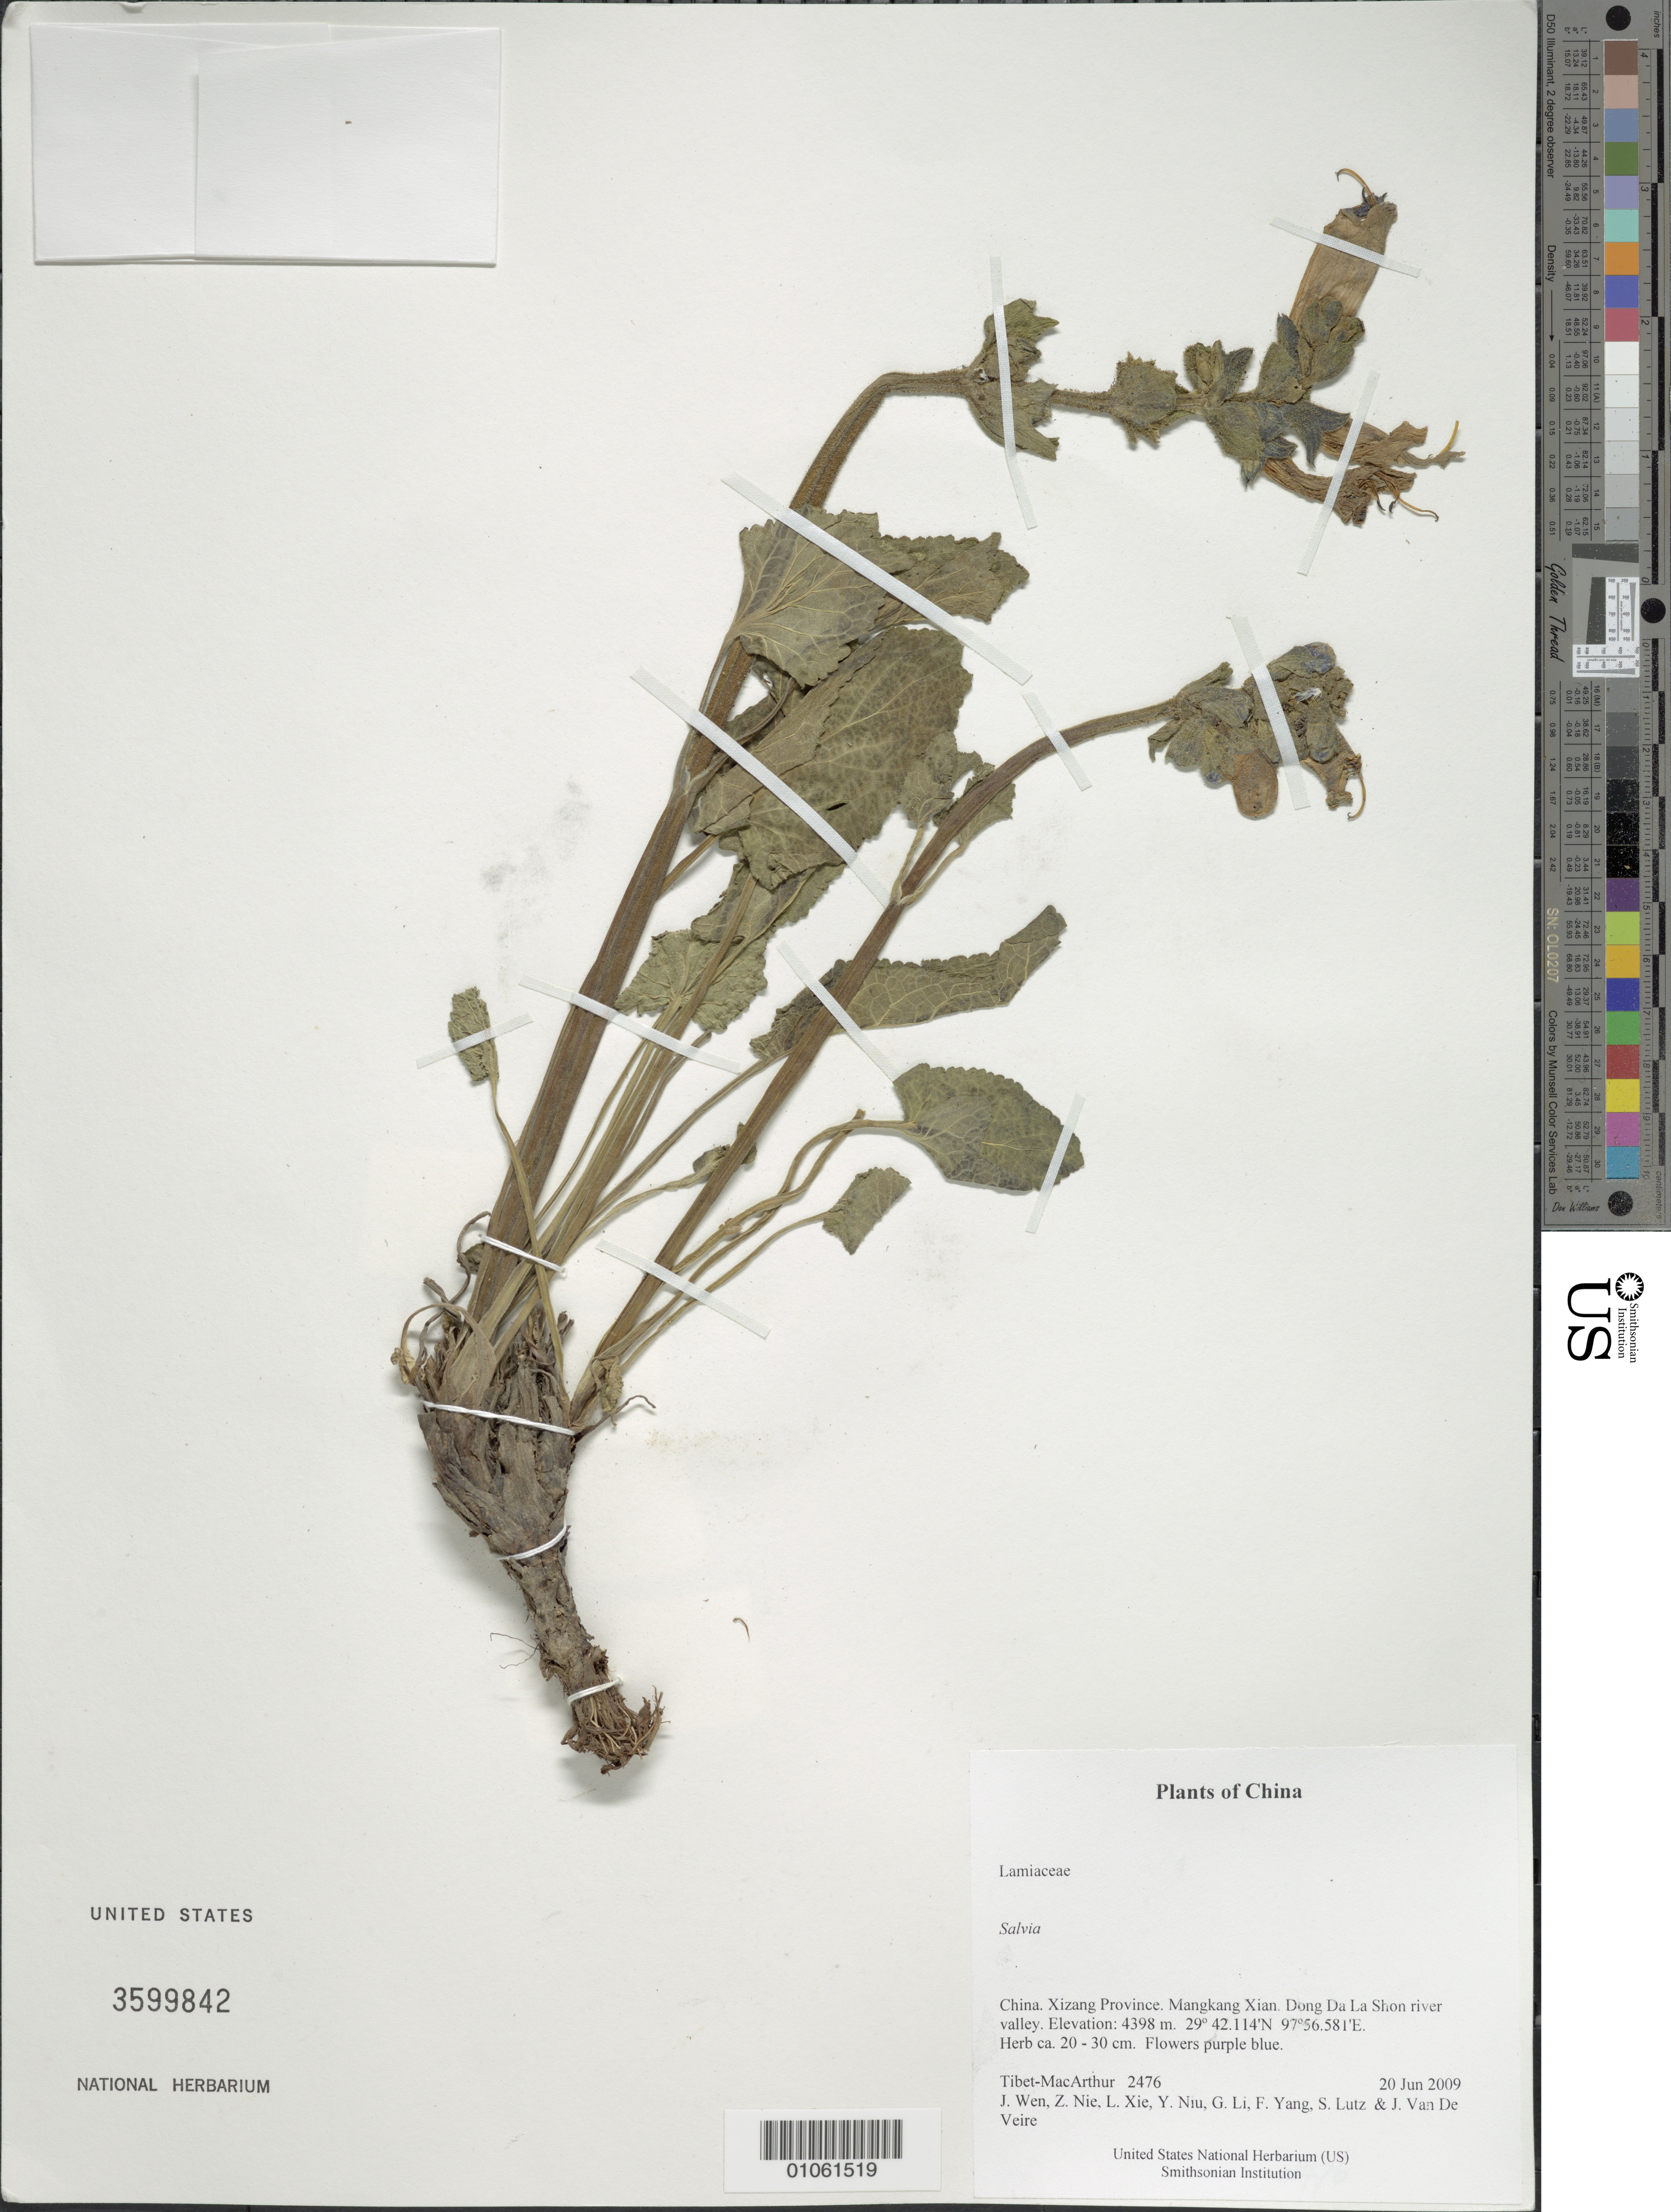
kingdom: Plantae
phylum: Tracheophyta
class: Magnoliopsida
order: Lamiales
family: Lamiaceae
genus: Salvia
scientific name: Salvia thormannii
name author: Urb.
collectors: Tibet-MacArthur, J. Wen, Z. Nie, L. Xie, Y. Niu, G. Li, F. Yang, S. Lutz & J. Van De Veire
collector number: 2476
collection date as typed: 20 Jun 2009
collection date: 2009-06-20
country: China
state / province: Xizang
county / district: Mangkang Xian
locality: Dong Da La Shon river valley.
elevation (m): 4398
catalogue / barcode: US 3599842